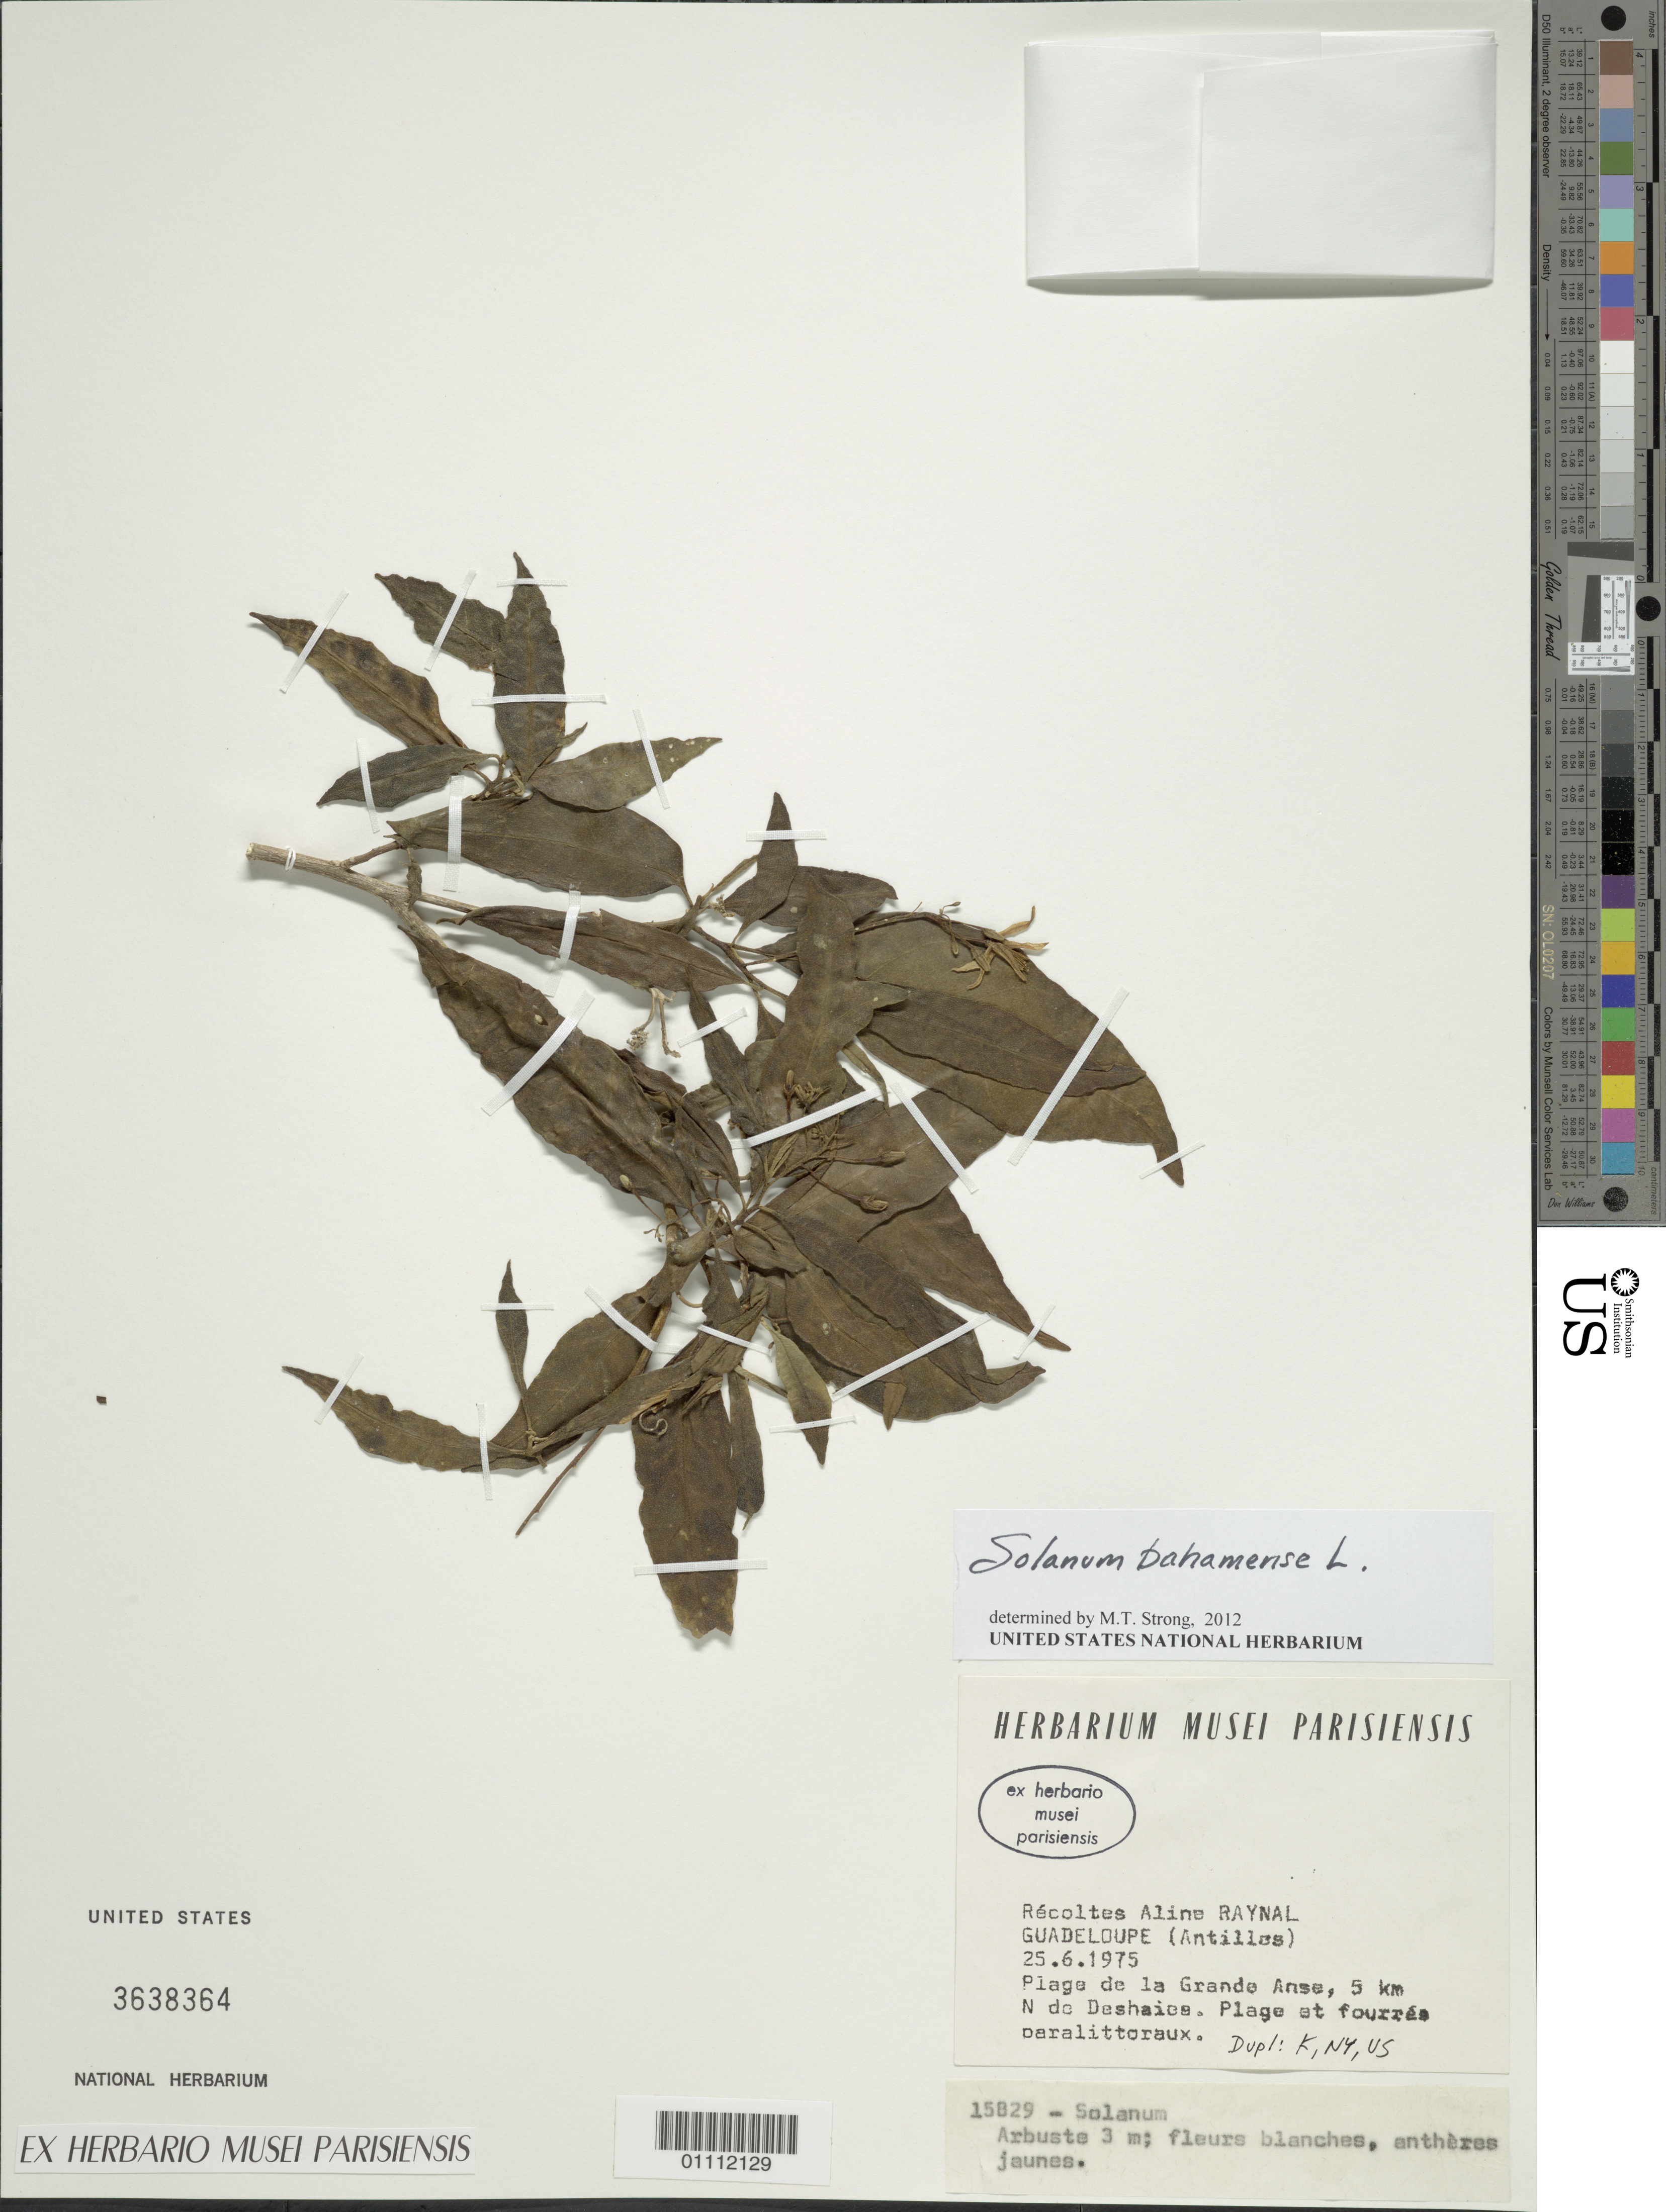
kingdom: Plantae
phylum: Tracheophyta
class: Magnoliopsida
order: Solanales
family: Solanaceae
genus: Solanum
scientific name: Solanum bahamense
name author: L.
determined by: Strong, M. T., (US), Smithsonian Institution - National Museum of Natural History (UNITED STATES)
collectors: A. M. Raynal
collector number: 15829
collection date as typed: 25 Jun 1975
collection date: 1975-06-25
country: Guadeloupe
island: Basse Terre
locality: Plage de la Grande Anse, 5 km N de Deshaies. Grand Anse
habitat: Plage et fourrés paralittoraux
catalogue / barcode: US 3638364